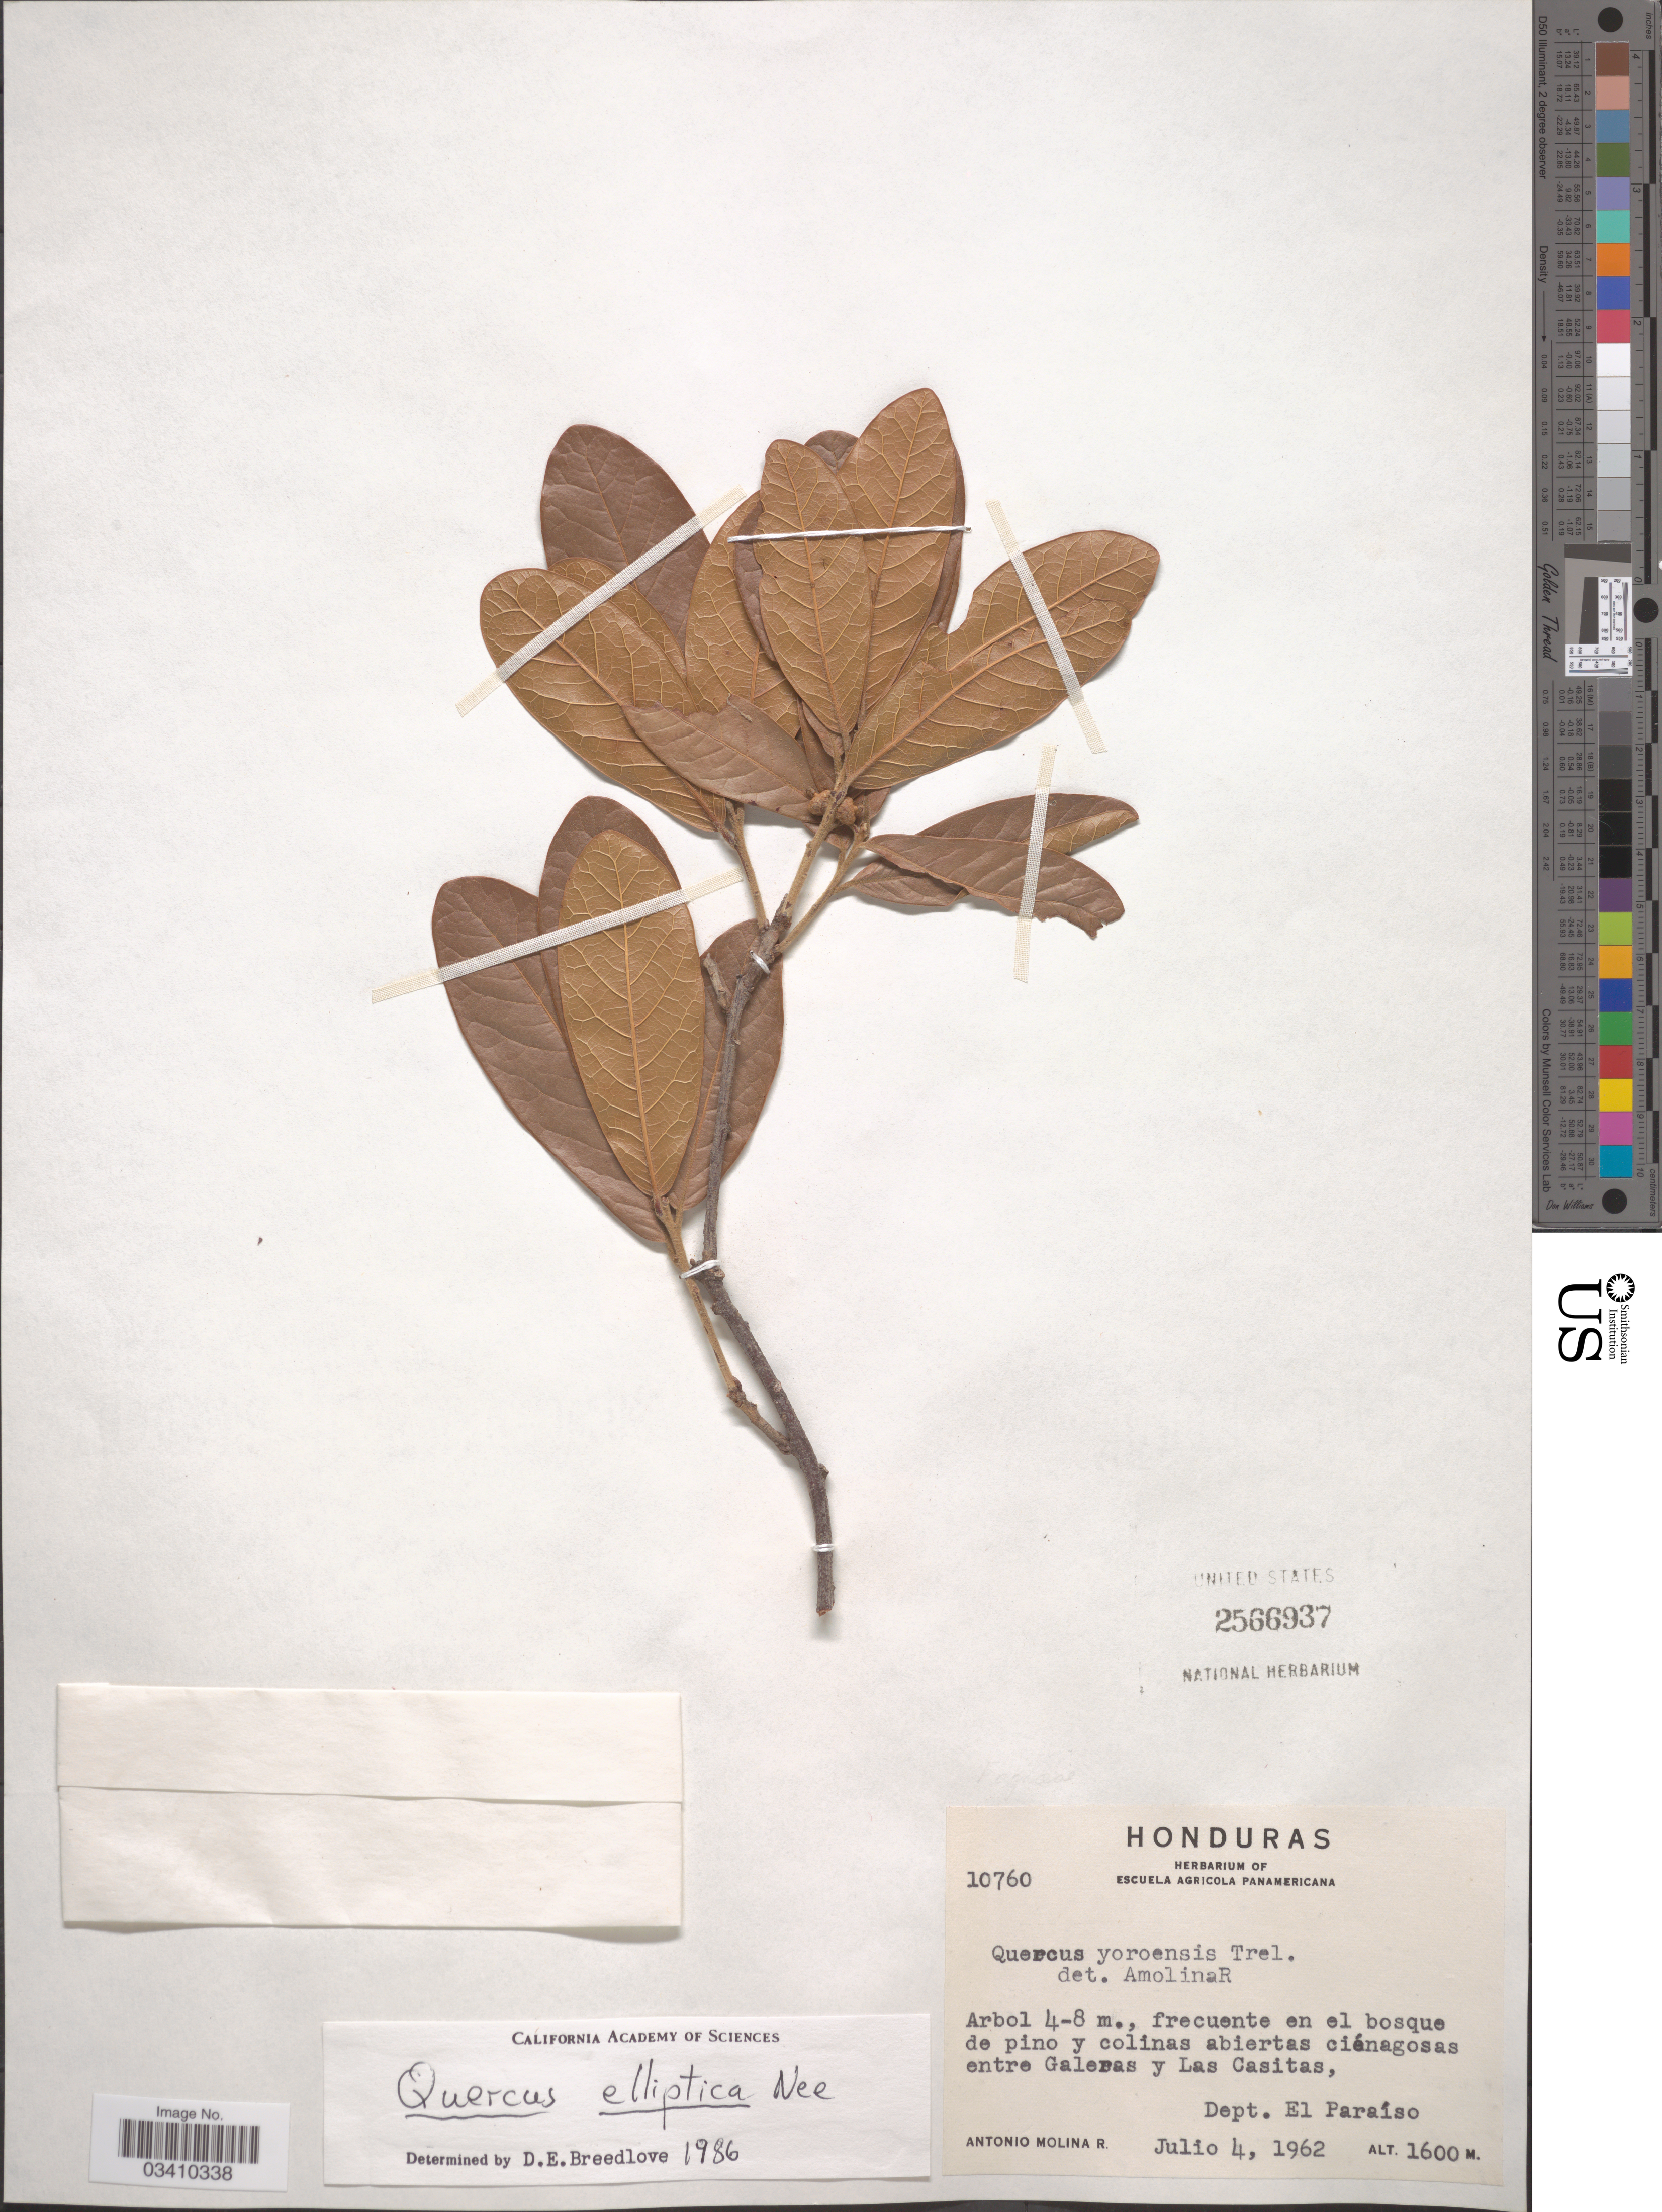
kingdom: Plantae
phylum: Tracheophyta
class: Magnoliopsida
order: Fagales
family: Fagaceae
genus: Quercus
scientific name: Quercus elliptica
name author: Née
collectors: A. Molina R.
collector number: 10760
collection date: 1962-06-04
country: Honduras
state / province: El Paraíso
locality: Colinas abiertas ciénagosas entre Galeras y Las Casitas, Dept. El Paraíso.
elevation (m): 1600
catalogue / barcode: US 2566937